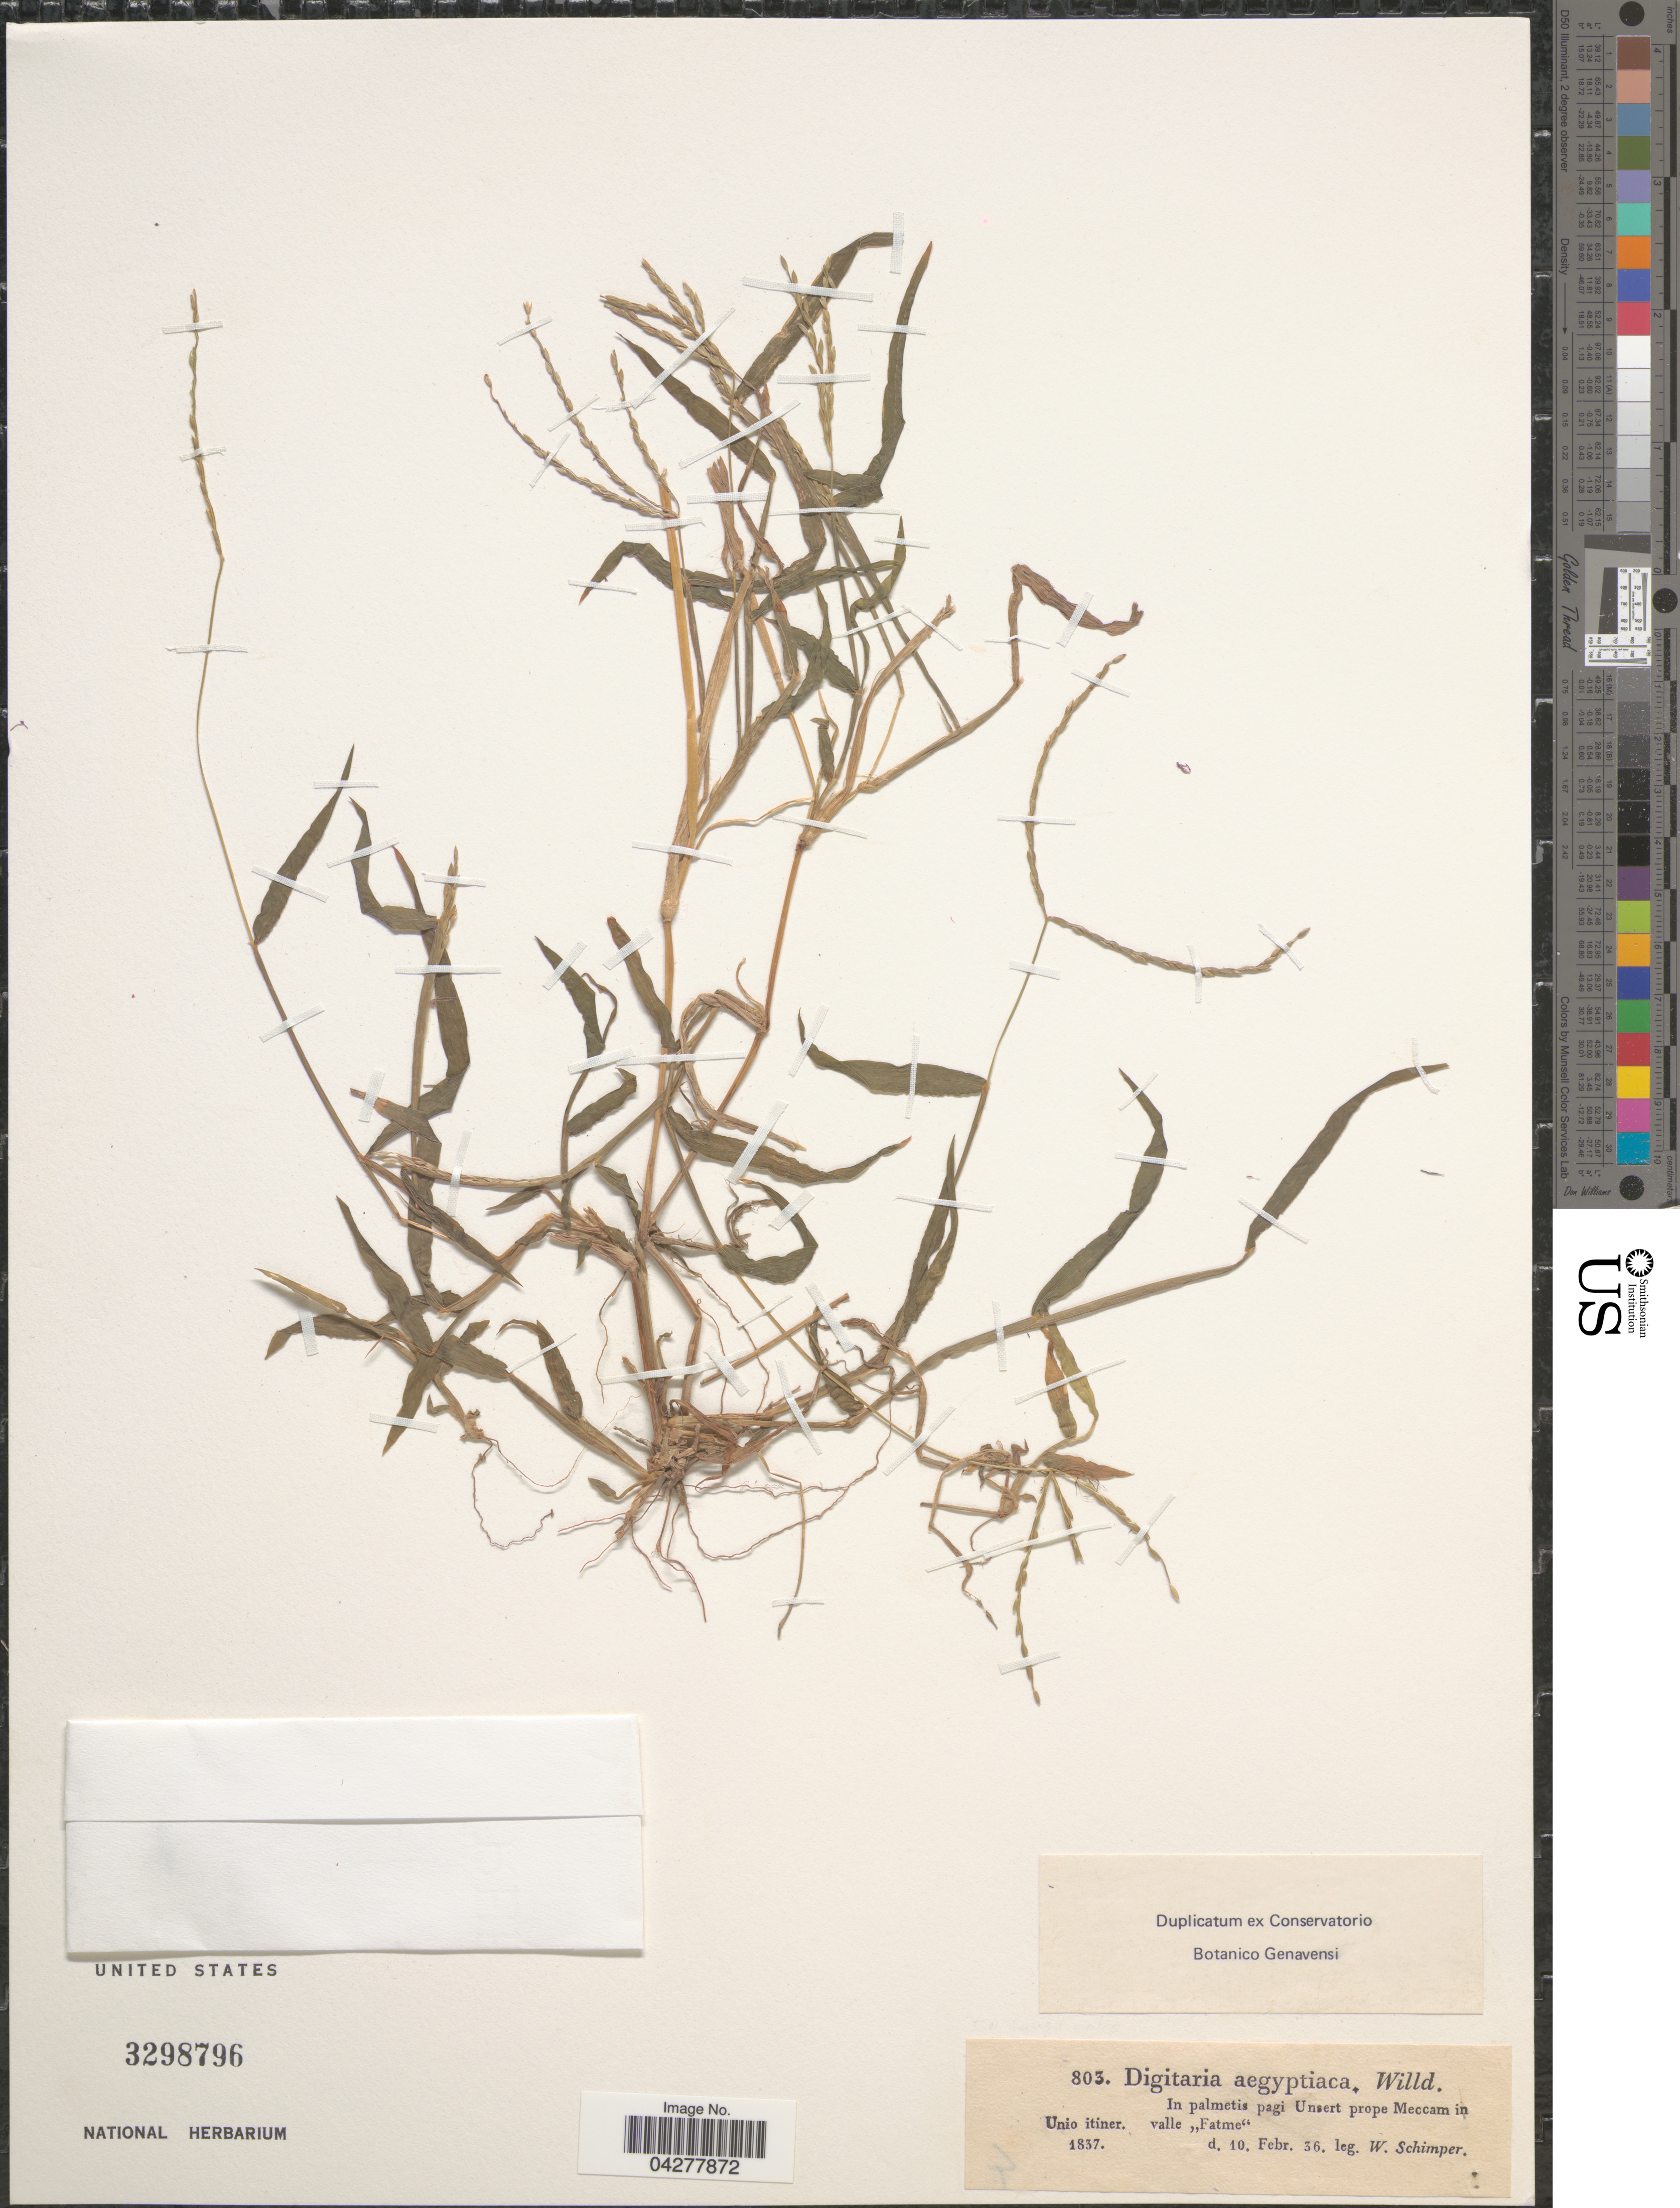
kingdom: Plantae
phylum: Tracheophyta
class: Liliopsida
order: Poales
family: Poaceae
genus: Digitaria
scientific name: Digitaria aegyptiaca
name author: (Willd.)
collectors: W. Schimper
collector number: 803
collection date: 1837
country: Saudi Arabia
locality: In palmetis pagi Unsert prope Meccam in valle "Fatme".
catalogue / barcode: US 3298796